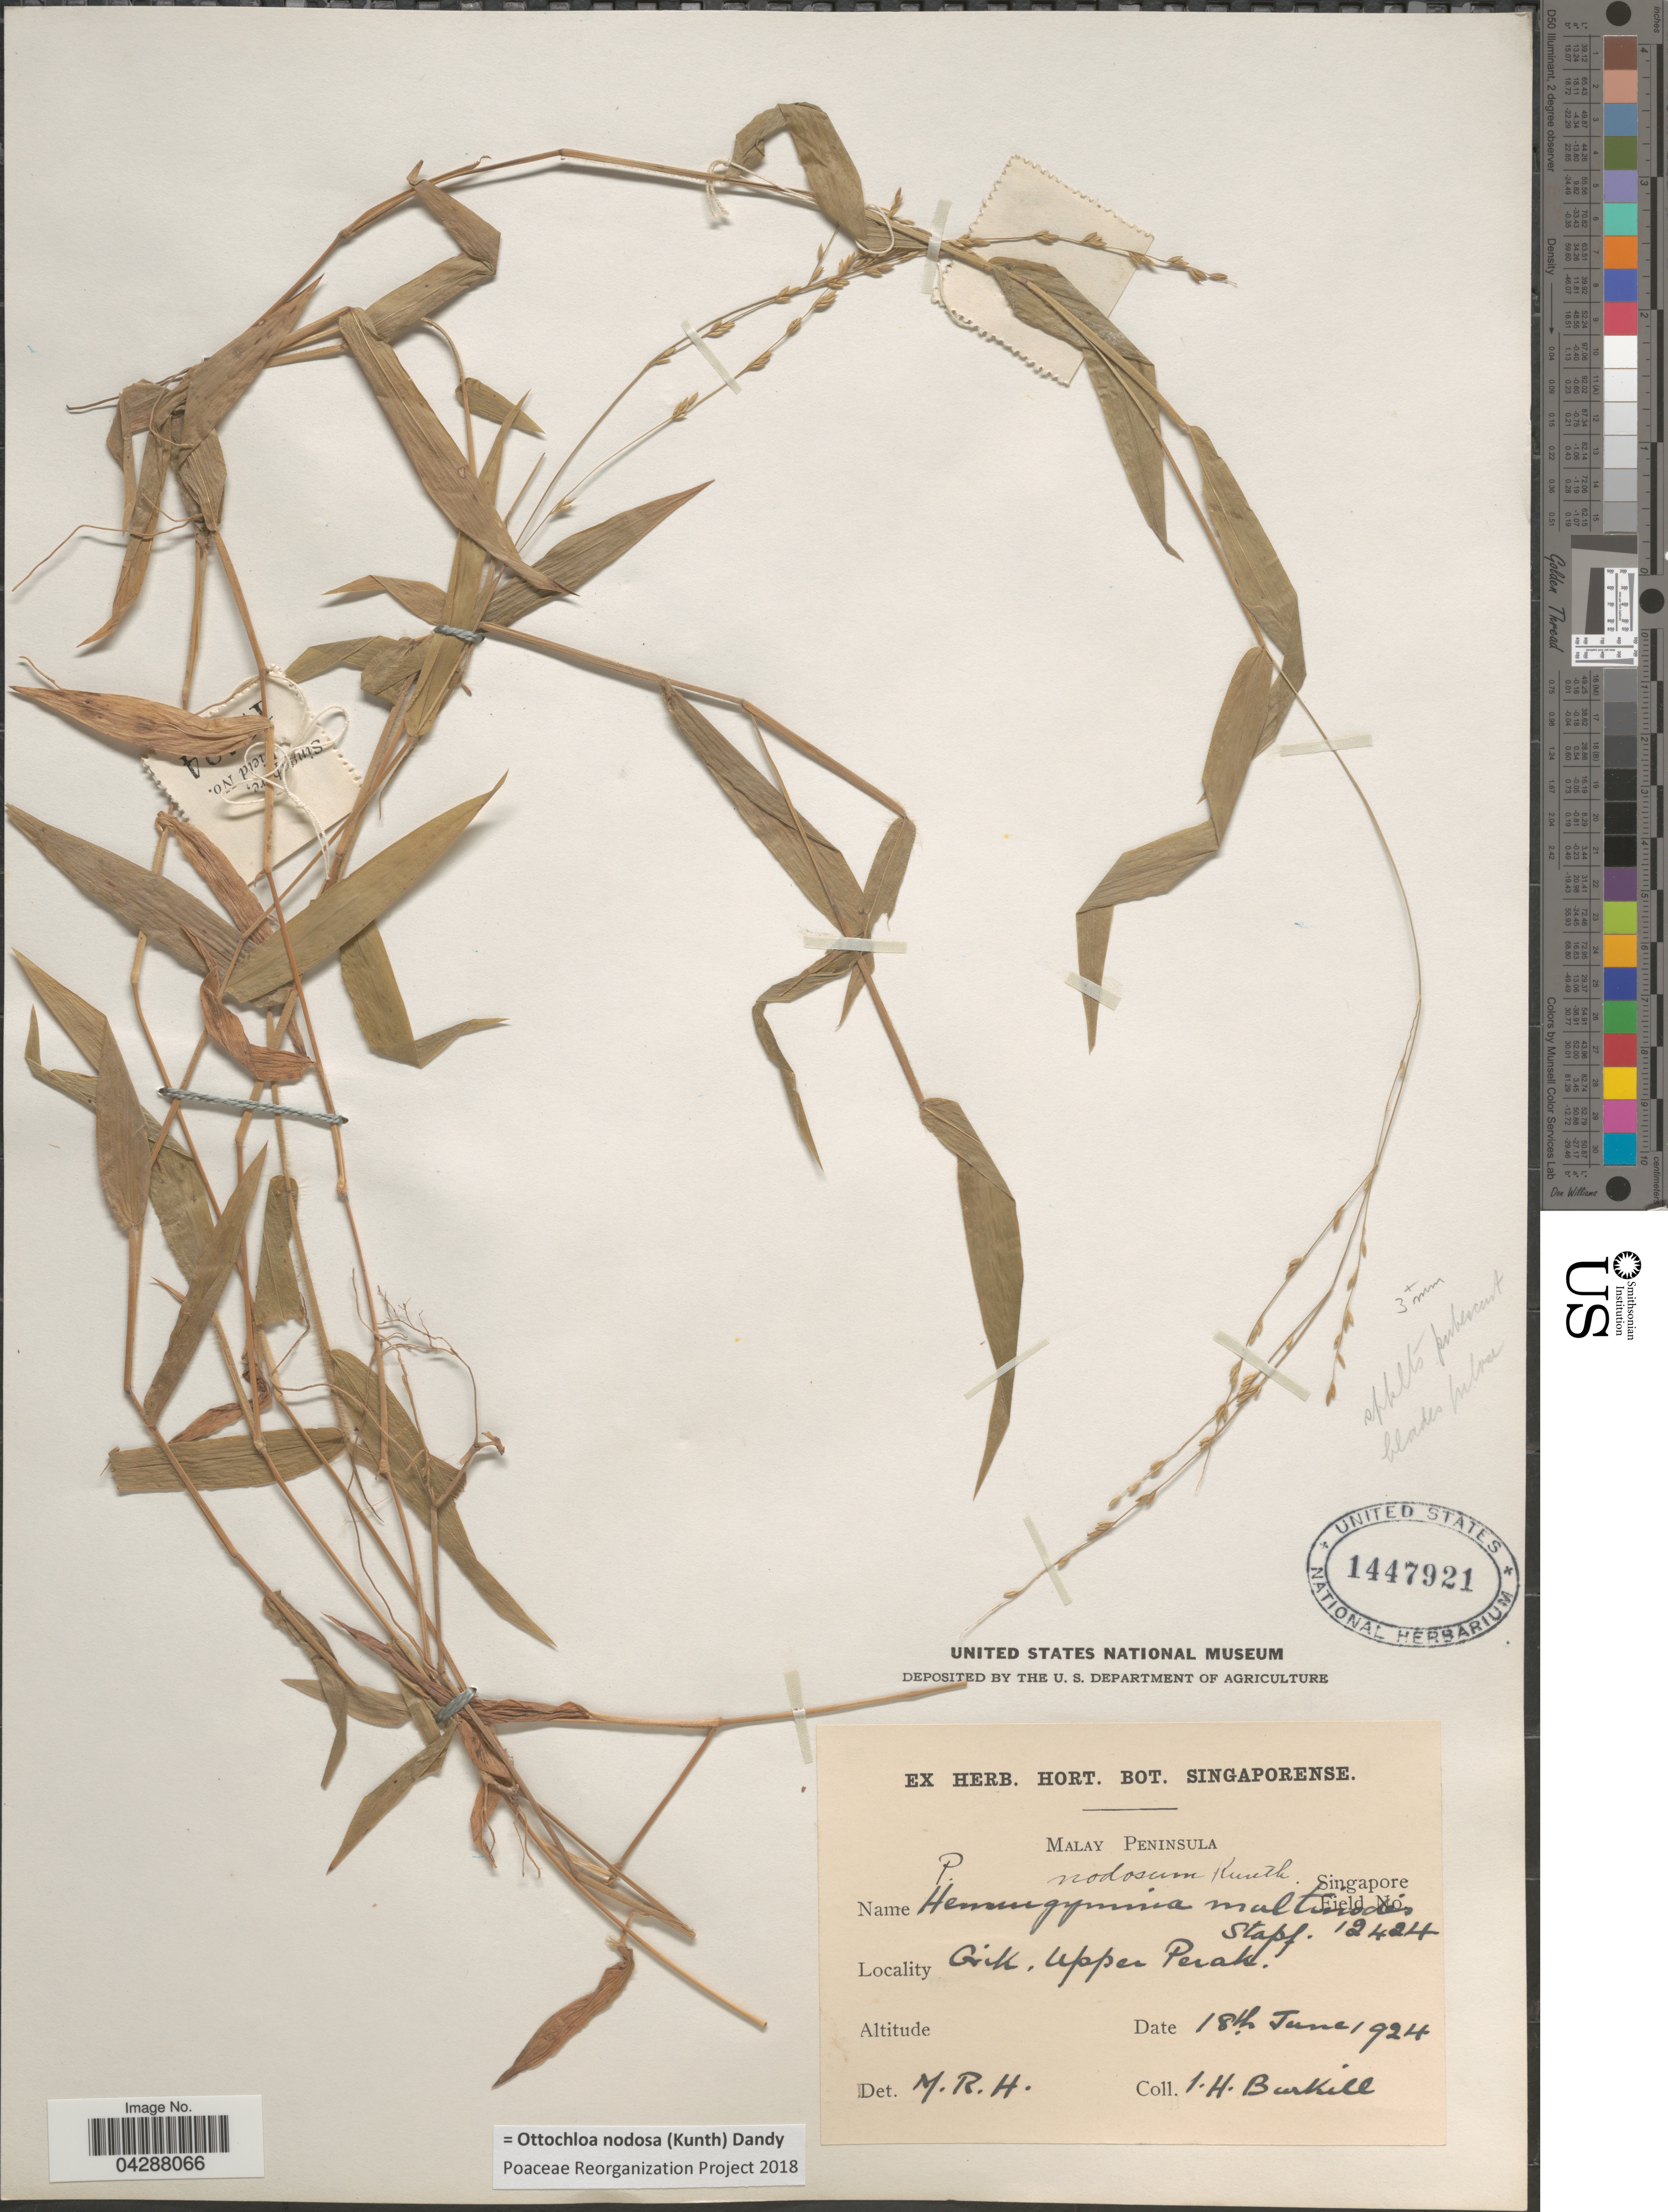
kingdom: Plantae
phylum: Tracheophyta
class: Liliopsida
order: Poales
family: Poaceae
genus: Ottochloa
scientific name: Ottochloa nodosa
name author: (Kunth) Dandy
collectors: I. H. Burkill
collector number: Singapore Field 12424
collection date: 1924-06-18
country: Malaysia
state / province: Perak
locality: Malay Peninsula. Grik, Upper Perak.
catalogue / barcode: US 1447921